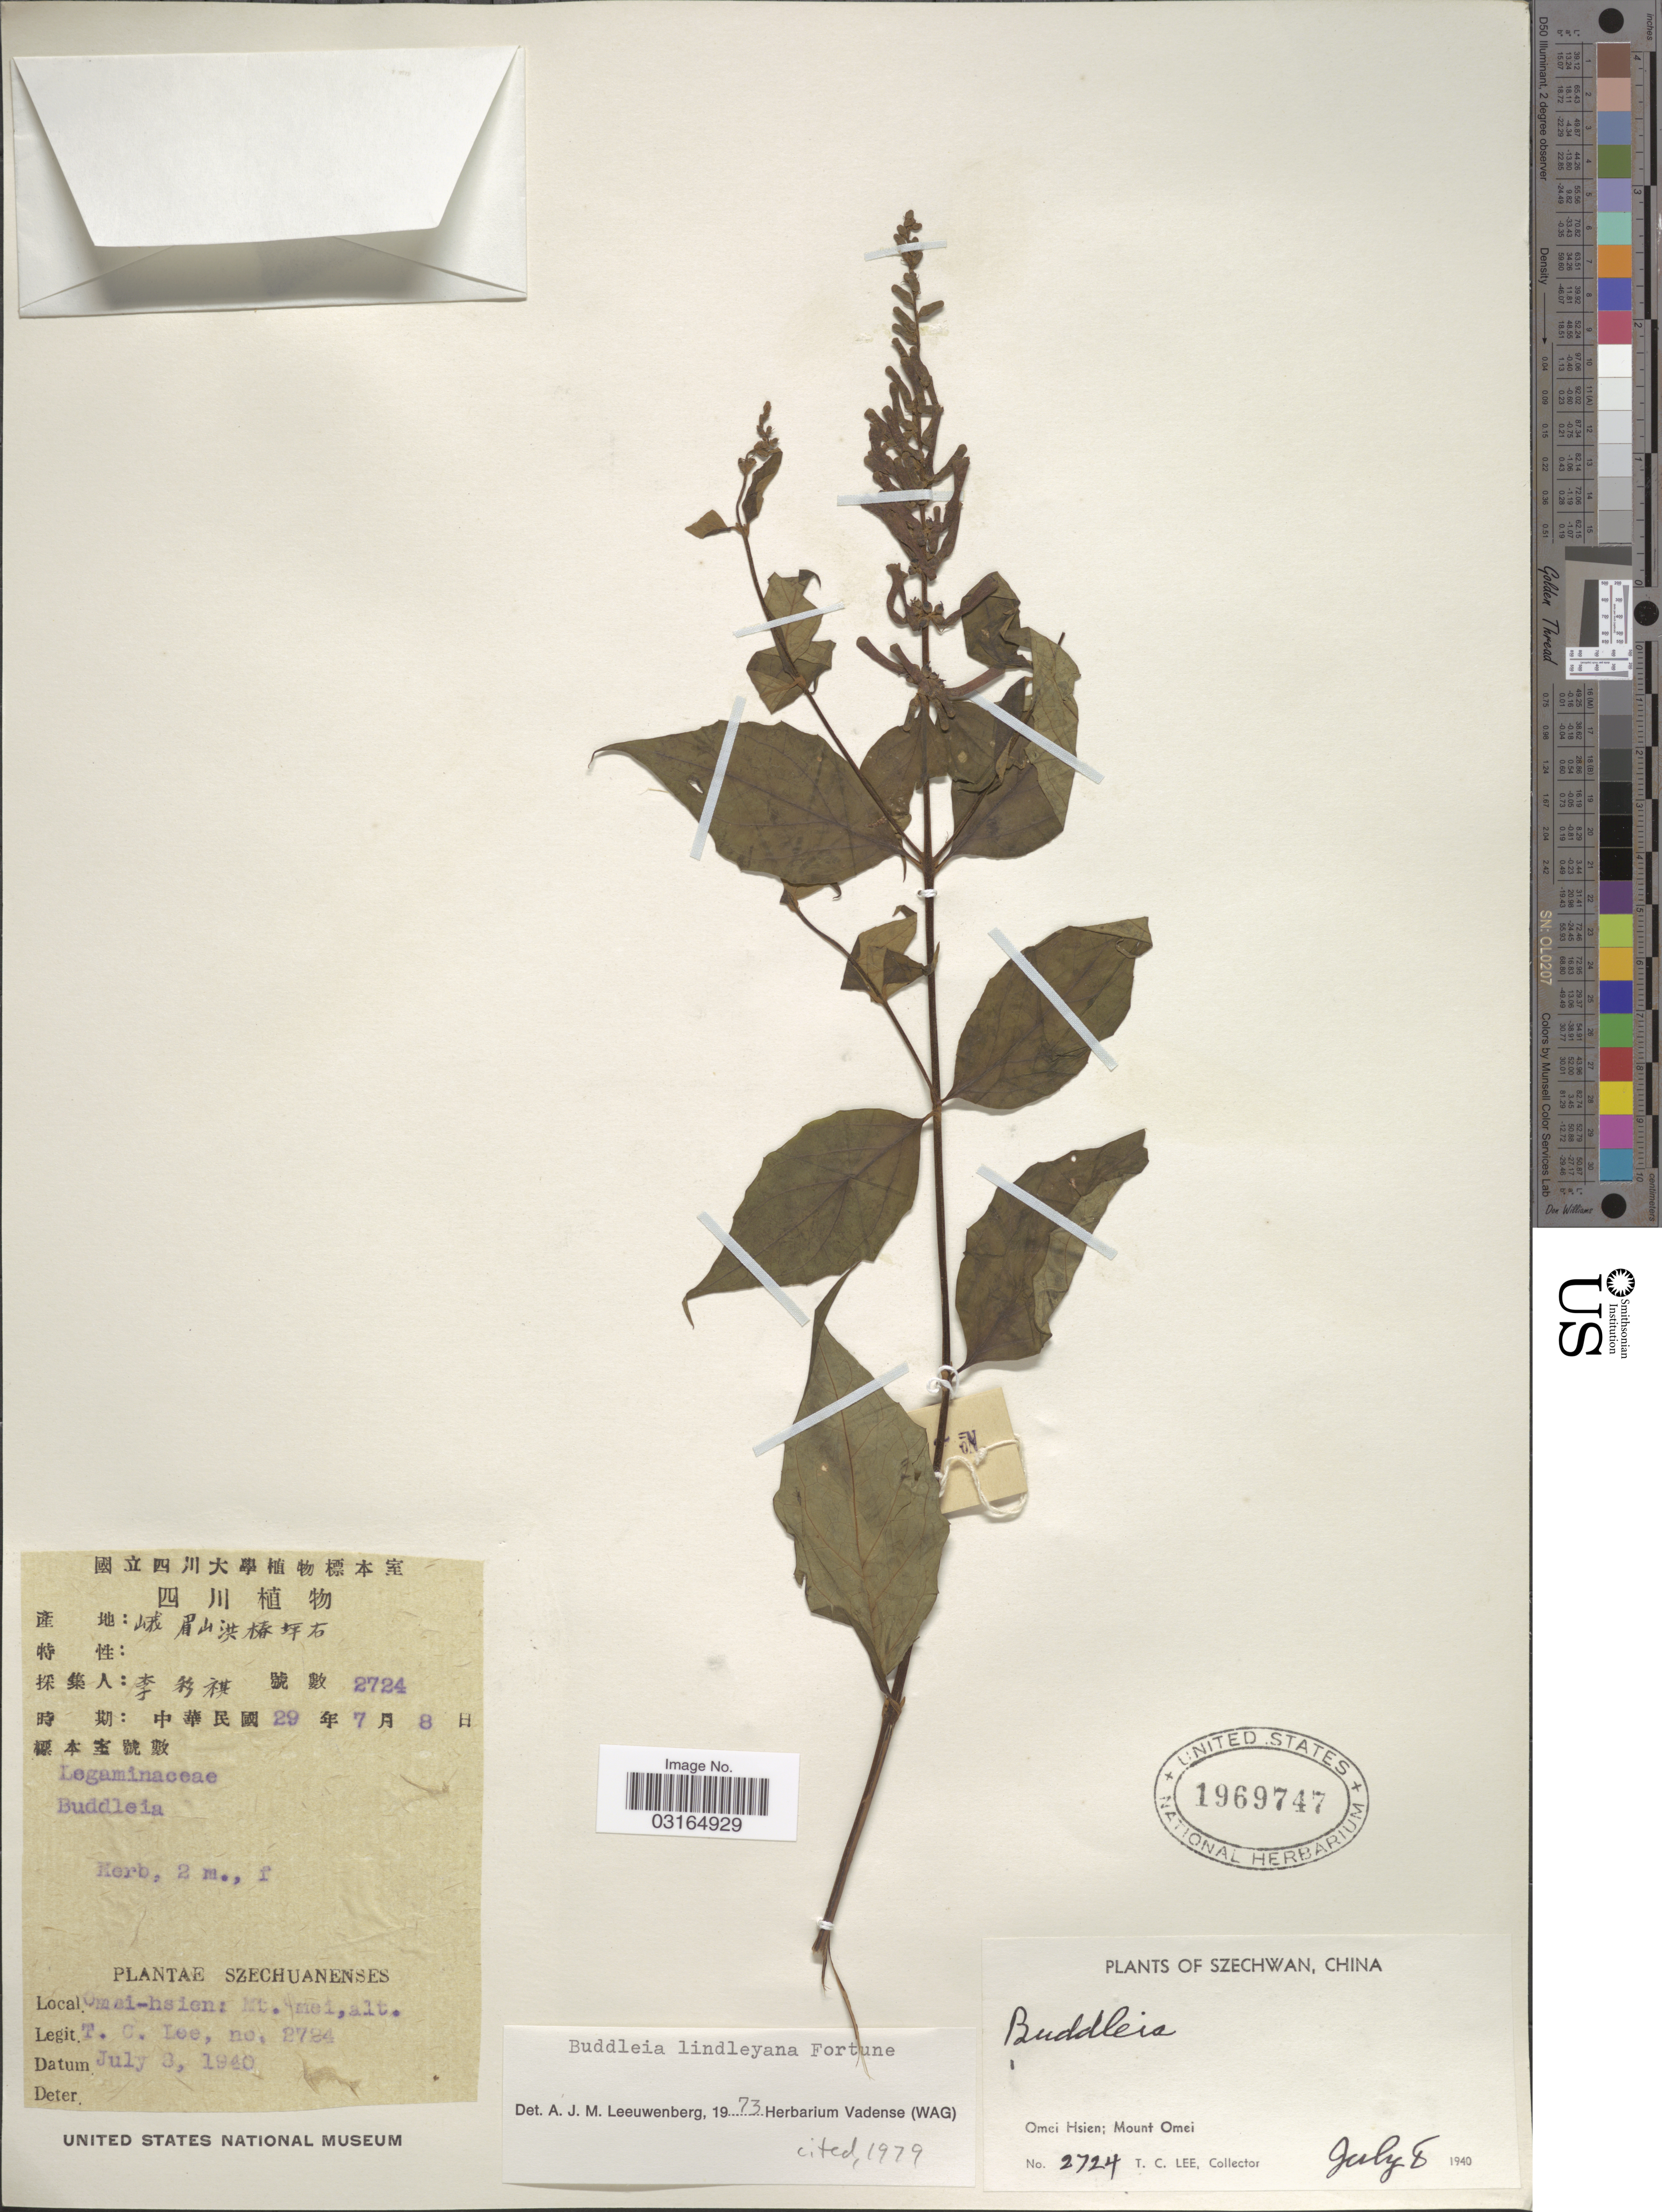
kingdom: Plantae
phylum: Tracheophyta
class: Magnoliopsida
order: Lamiales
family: Scrophulariaceae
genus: Buddleja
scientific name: Buddleja lindleyana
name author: Fortune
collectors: T. Lee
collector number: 2724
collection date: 1940-07-08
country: China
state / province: Sichuan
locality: Szechwan. Omei Hsien; Mount Omei.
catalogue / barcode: US 1969747